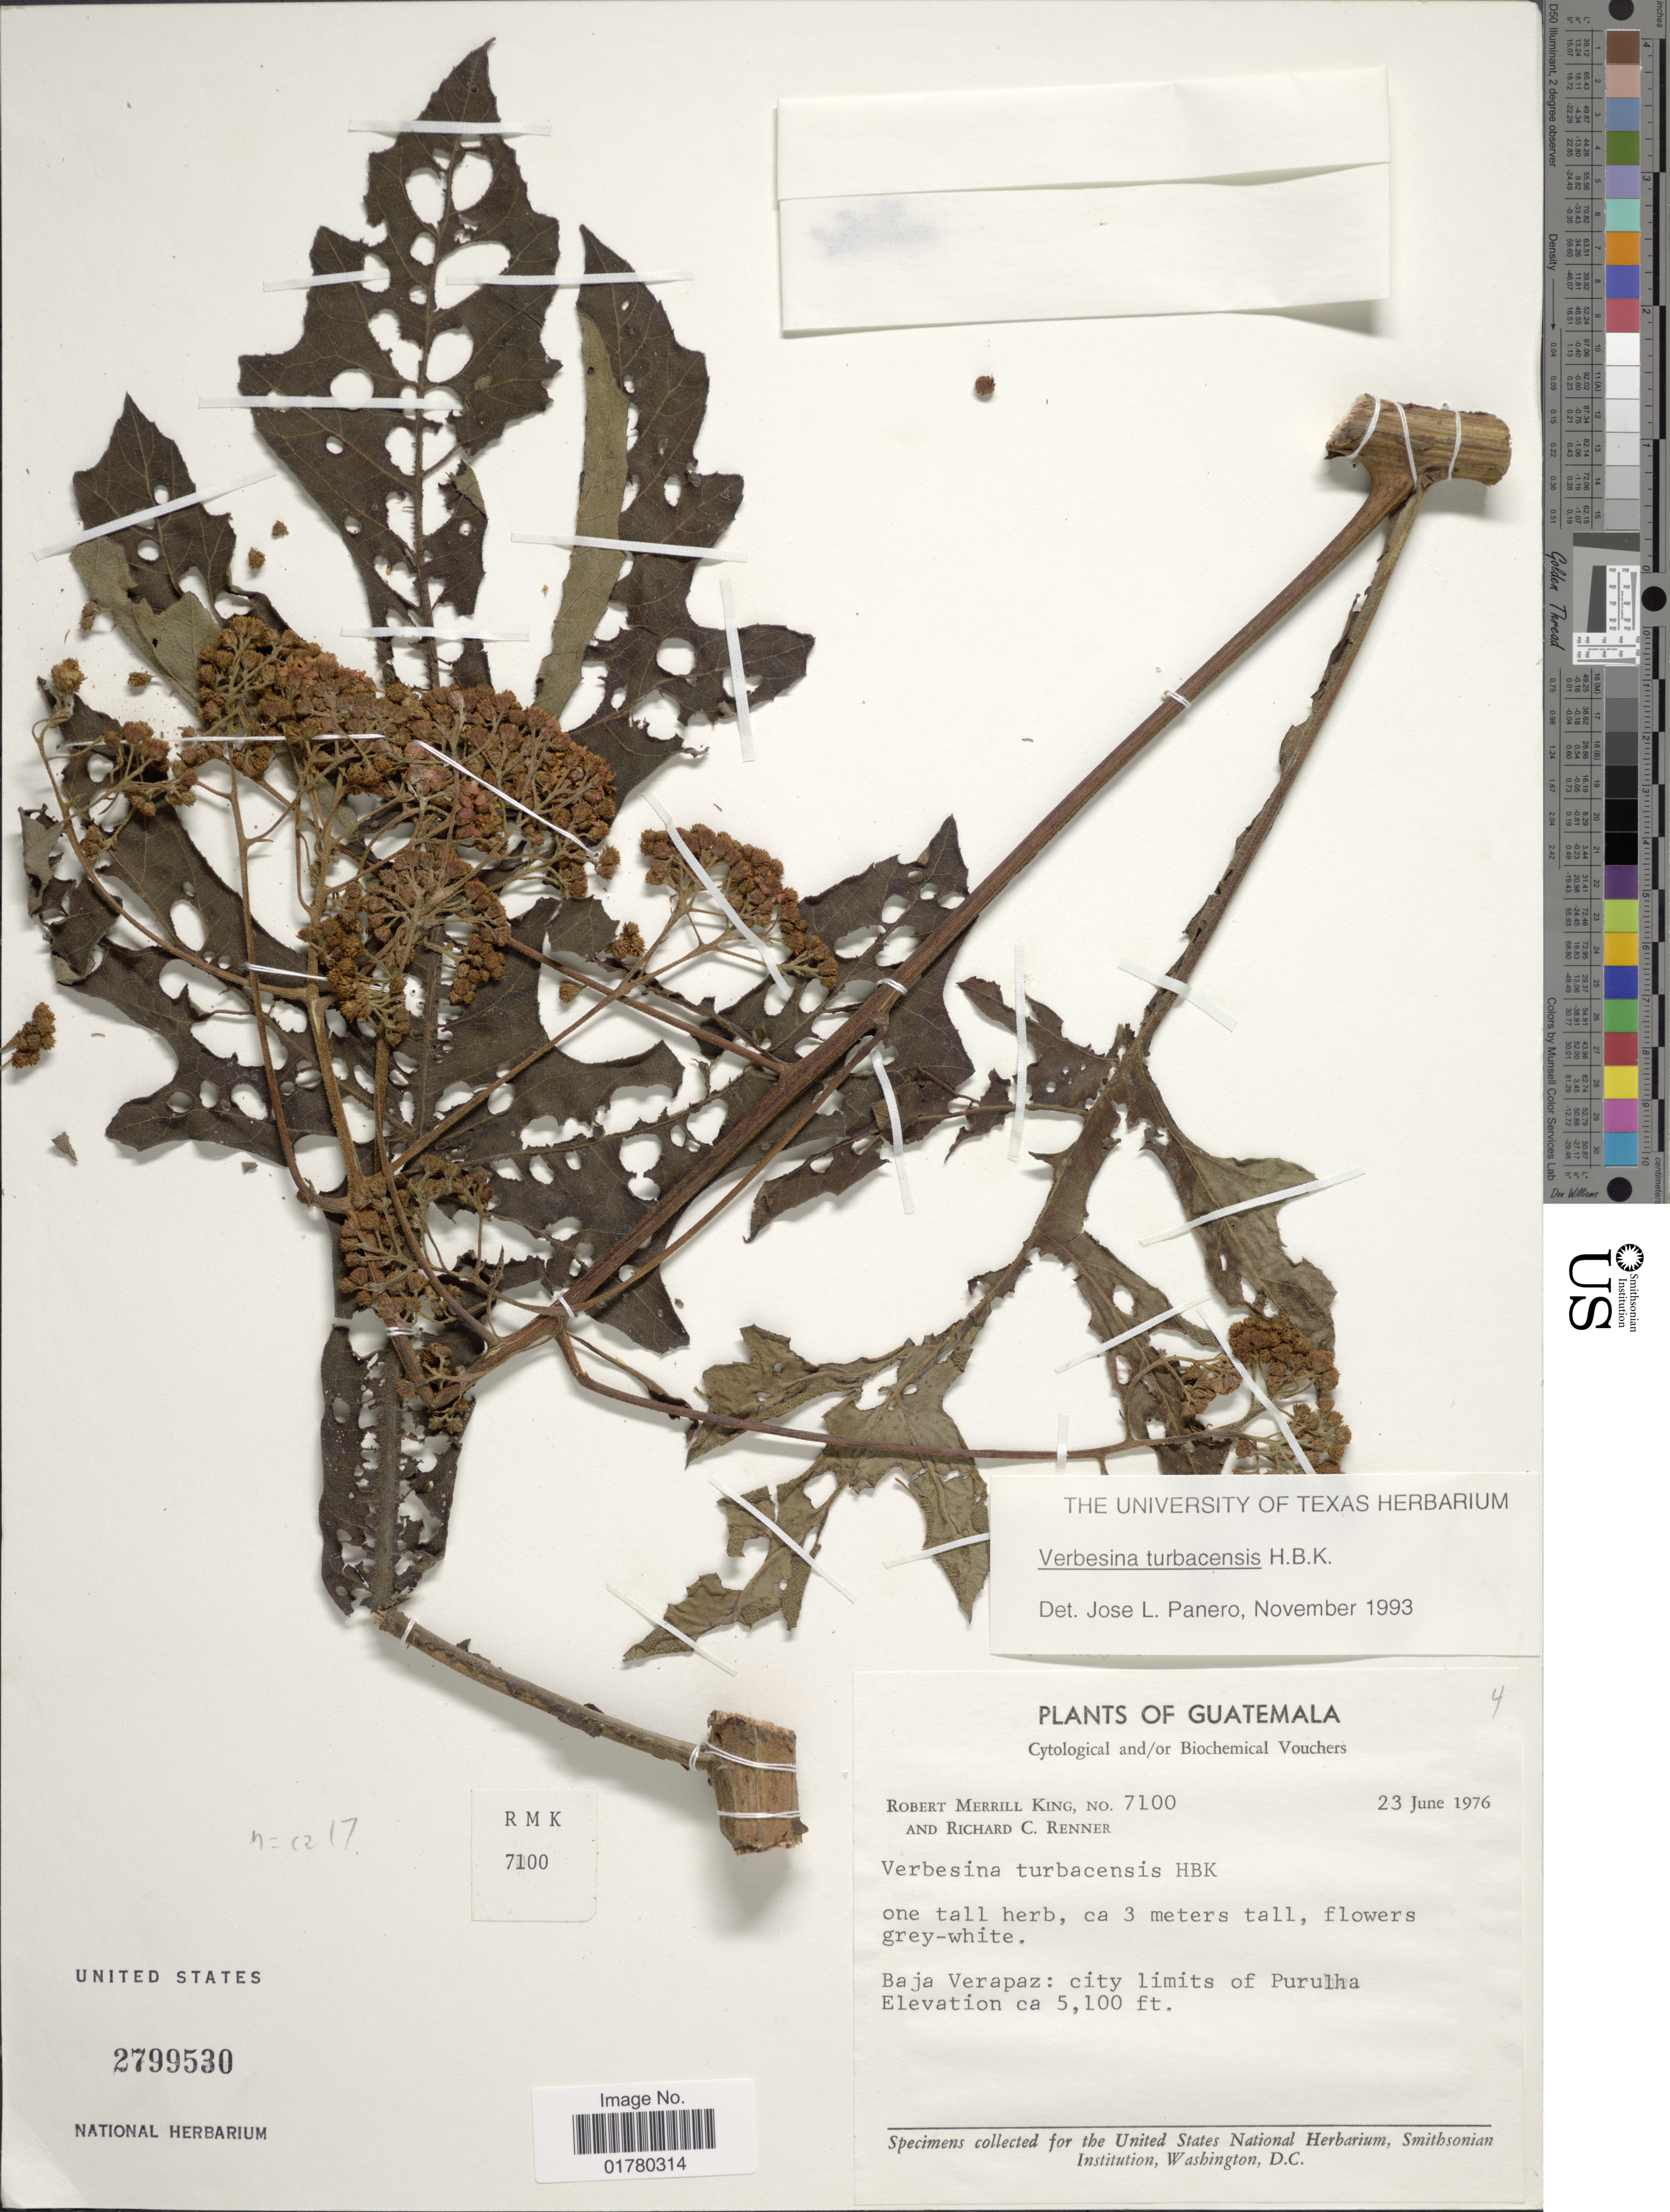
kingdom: Plantae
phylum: Tracheophyta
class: Magnoliopsida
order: Asterales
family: Asteraceae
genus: Verbesina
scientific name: Verbesina turbacensis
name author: Kunth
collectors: R. M. King & R. C. Renner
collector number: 7100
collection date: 1976-06-23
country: Guatemala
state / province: Baja Verapaz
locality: City limits of Purulha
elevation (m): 1554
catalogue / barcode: US 2799530